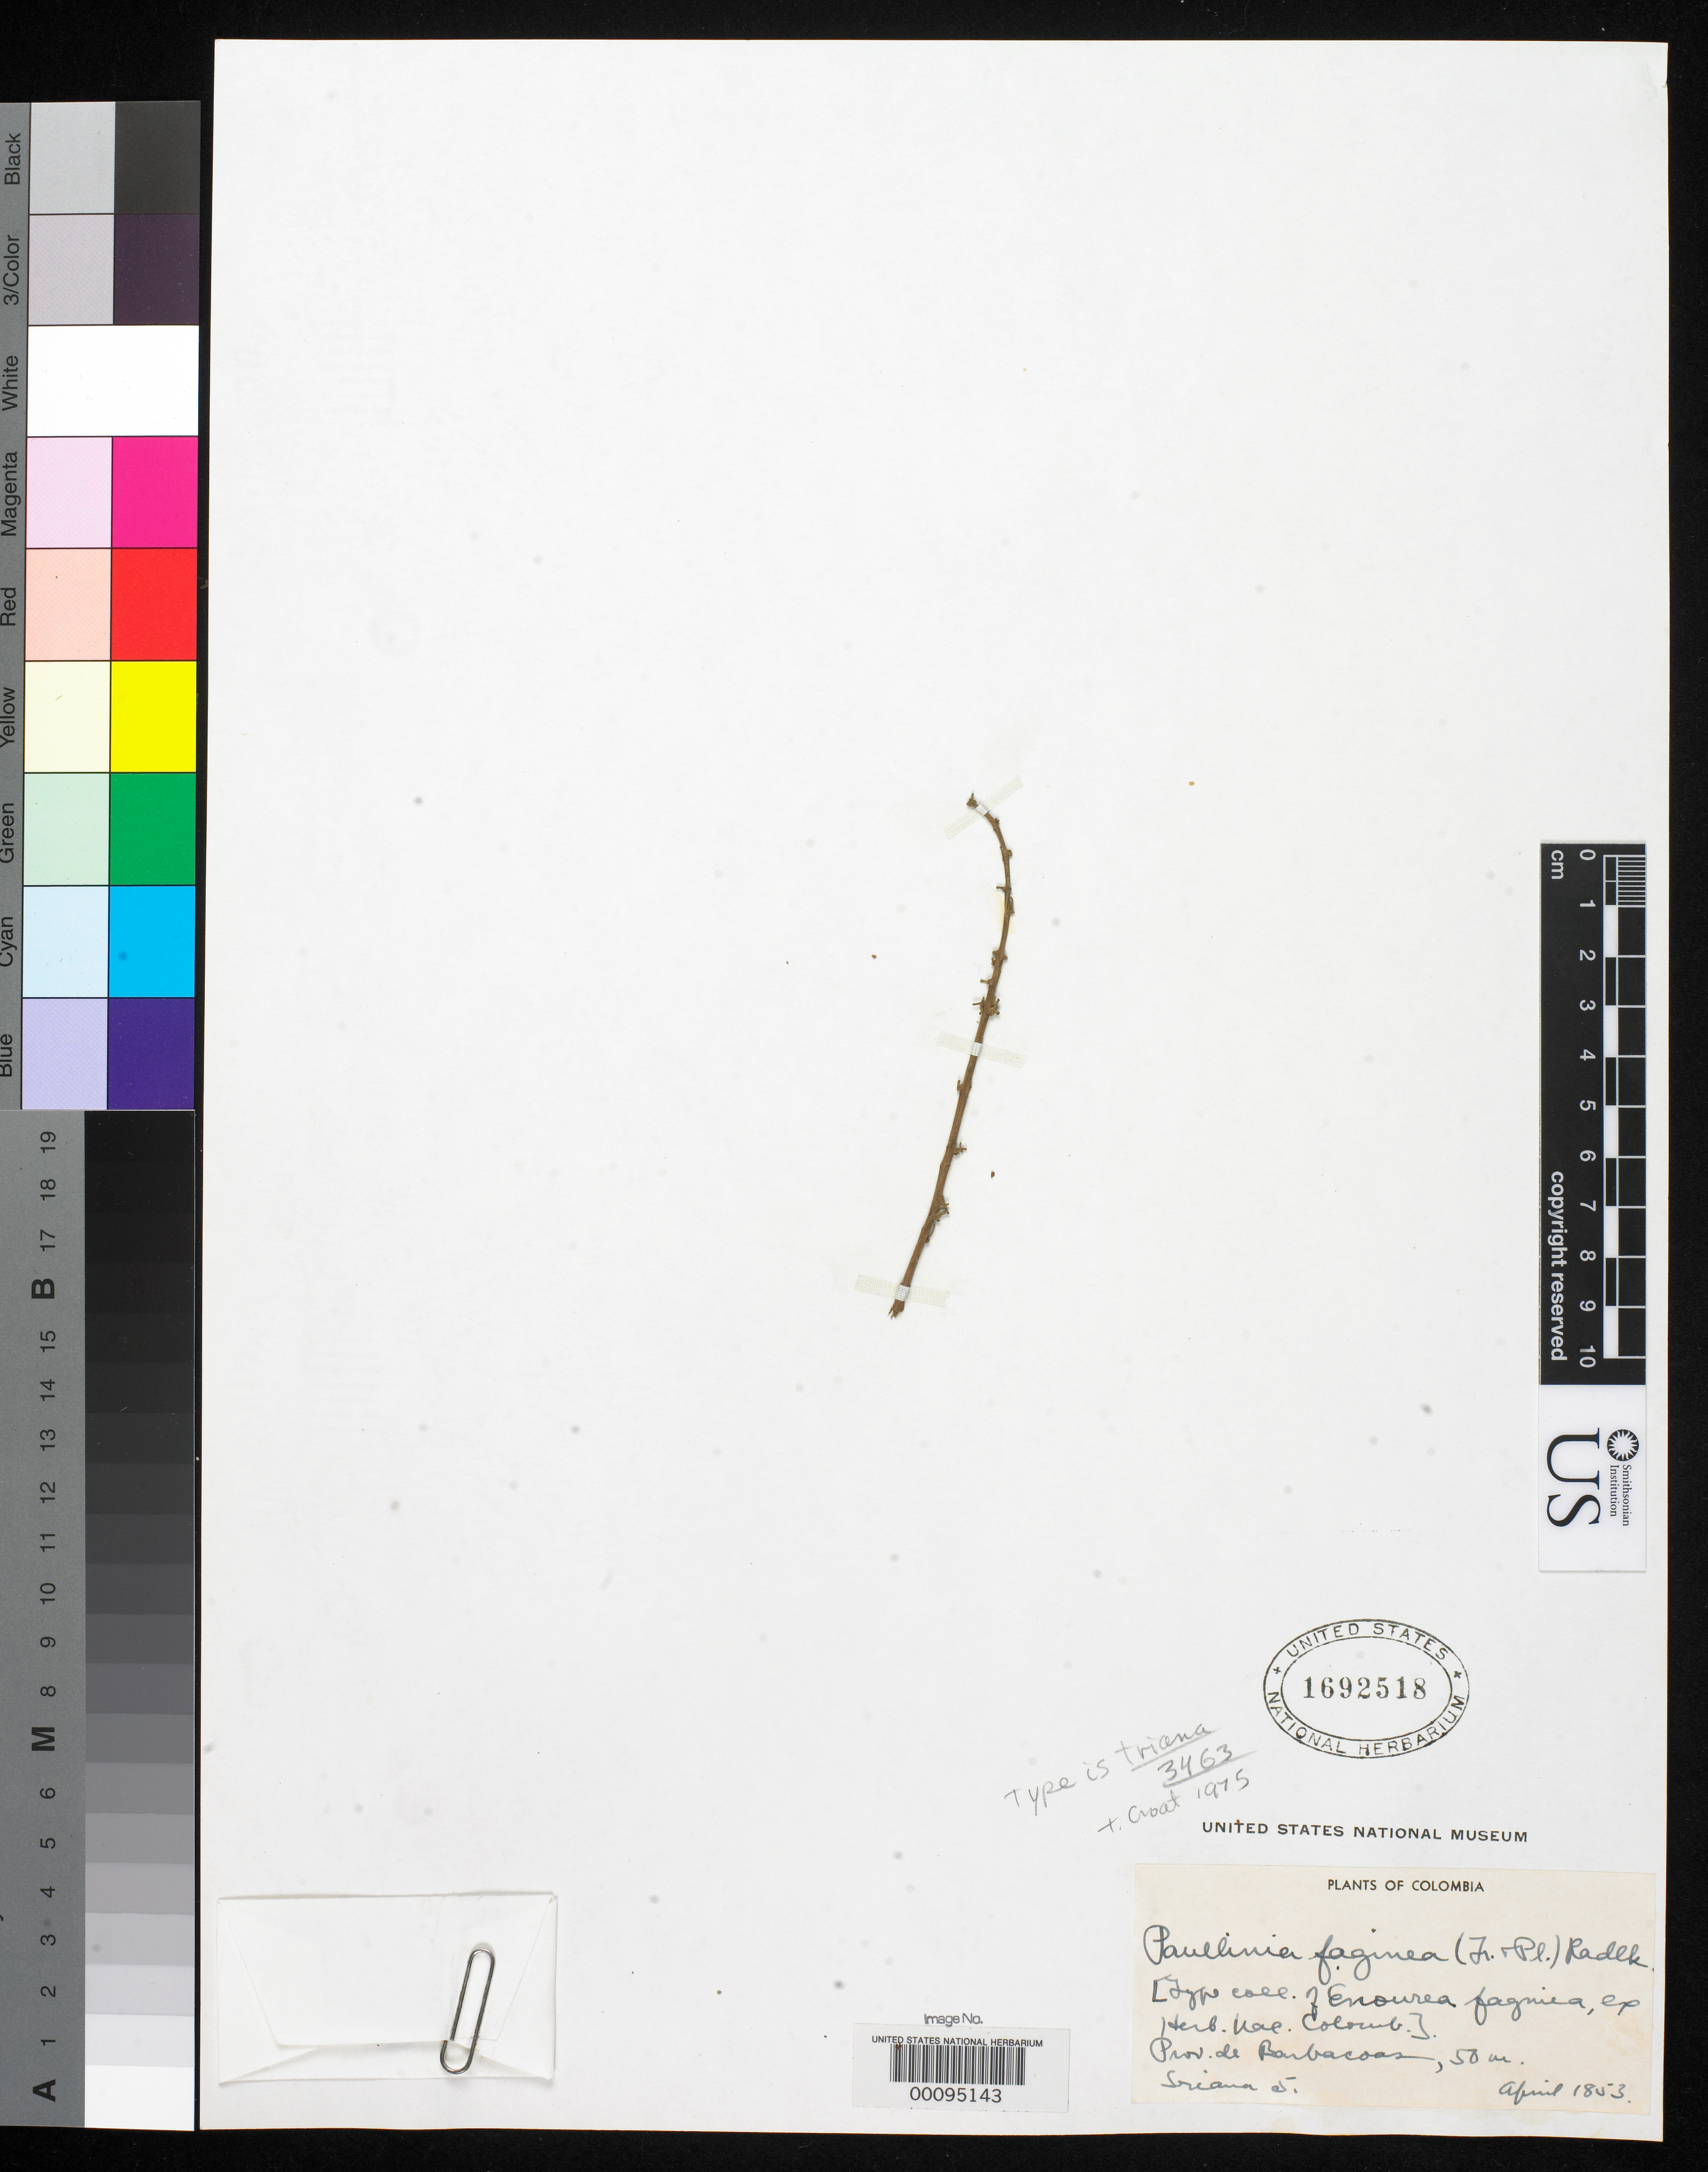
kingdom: Plantae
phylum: Tracheophyta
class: Magnoliopsida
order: Sapindales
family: Sapindaceae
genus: Enourea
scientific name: Enourea faginea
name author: Triana & Planch.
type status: Type Material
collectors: J. J. Triana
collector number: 5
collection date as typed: Apr 1853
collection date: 1853-04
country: Colombia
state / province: Nariño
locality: Barbacoas.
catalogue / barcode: US 1692518